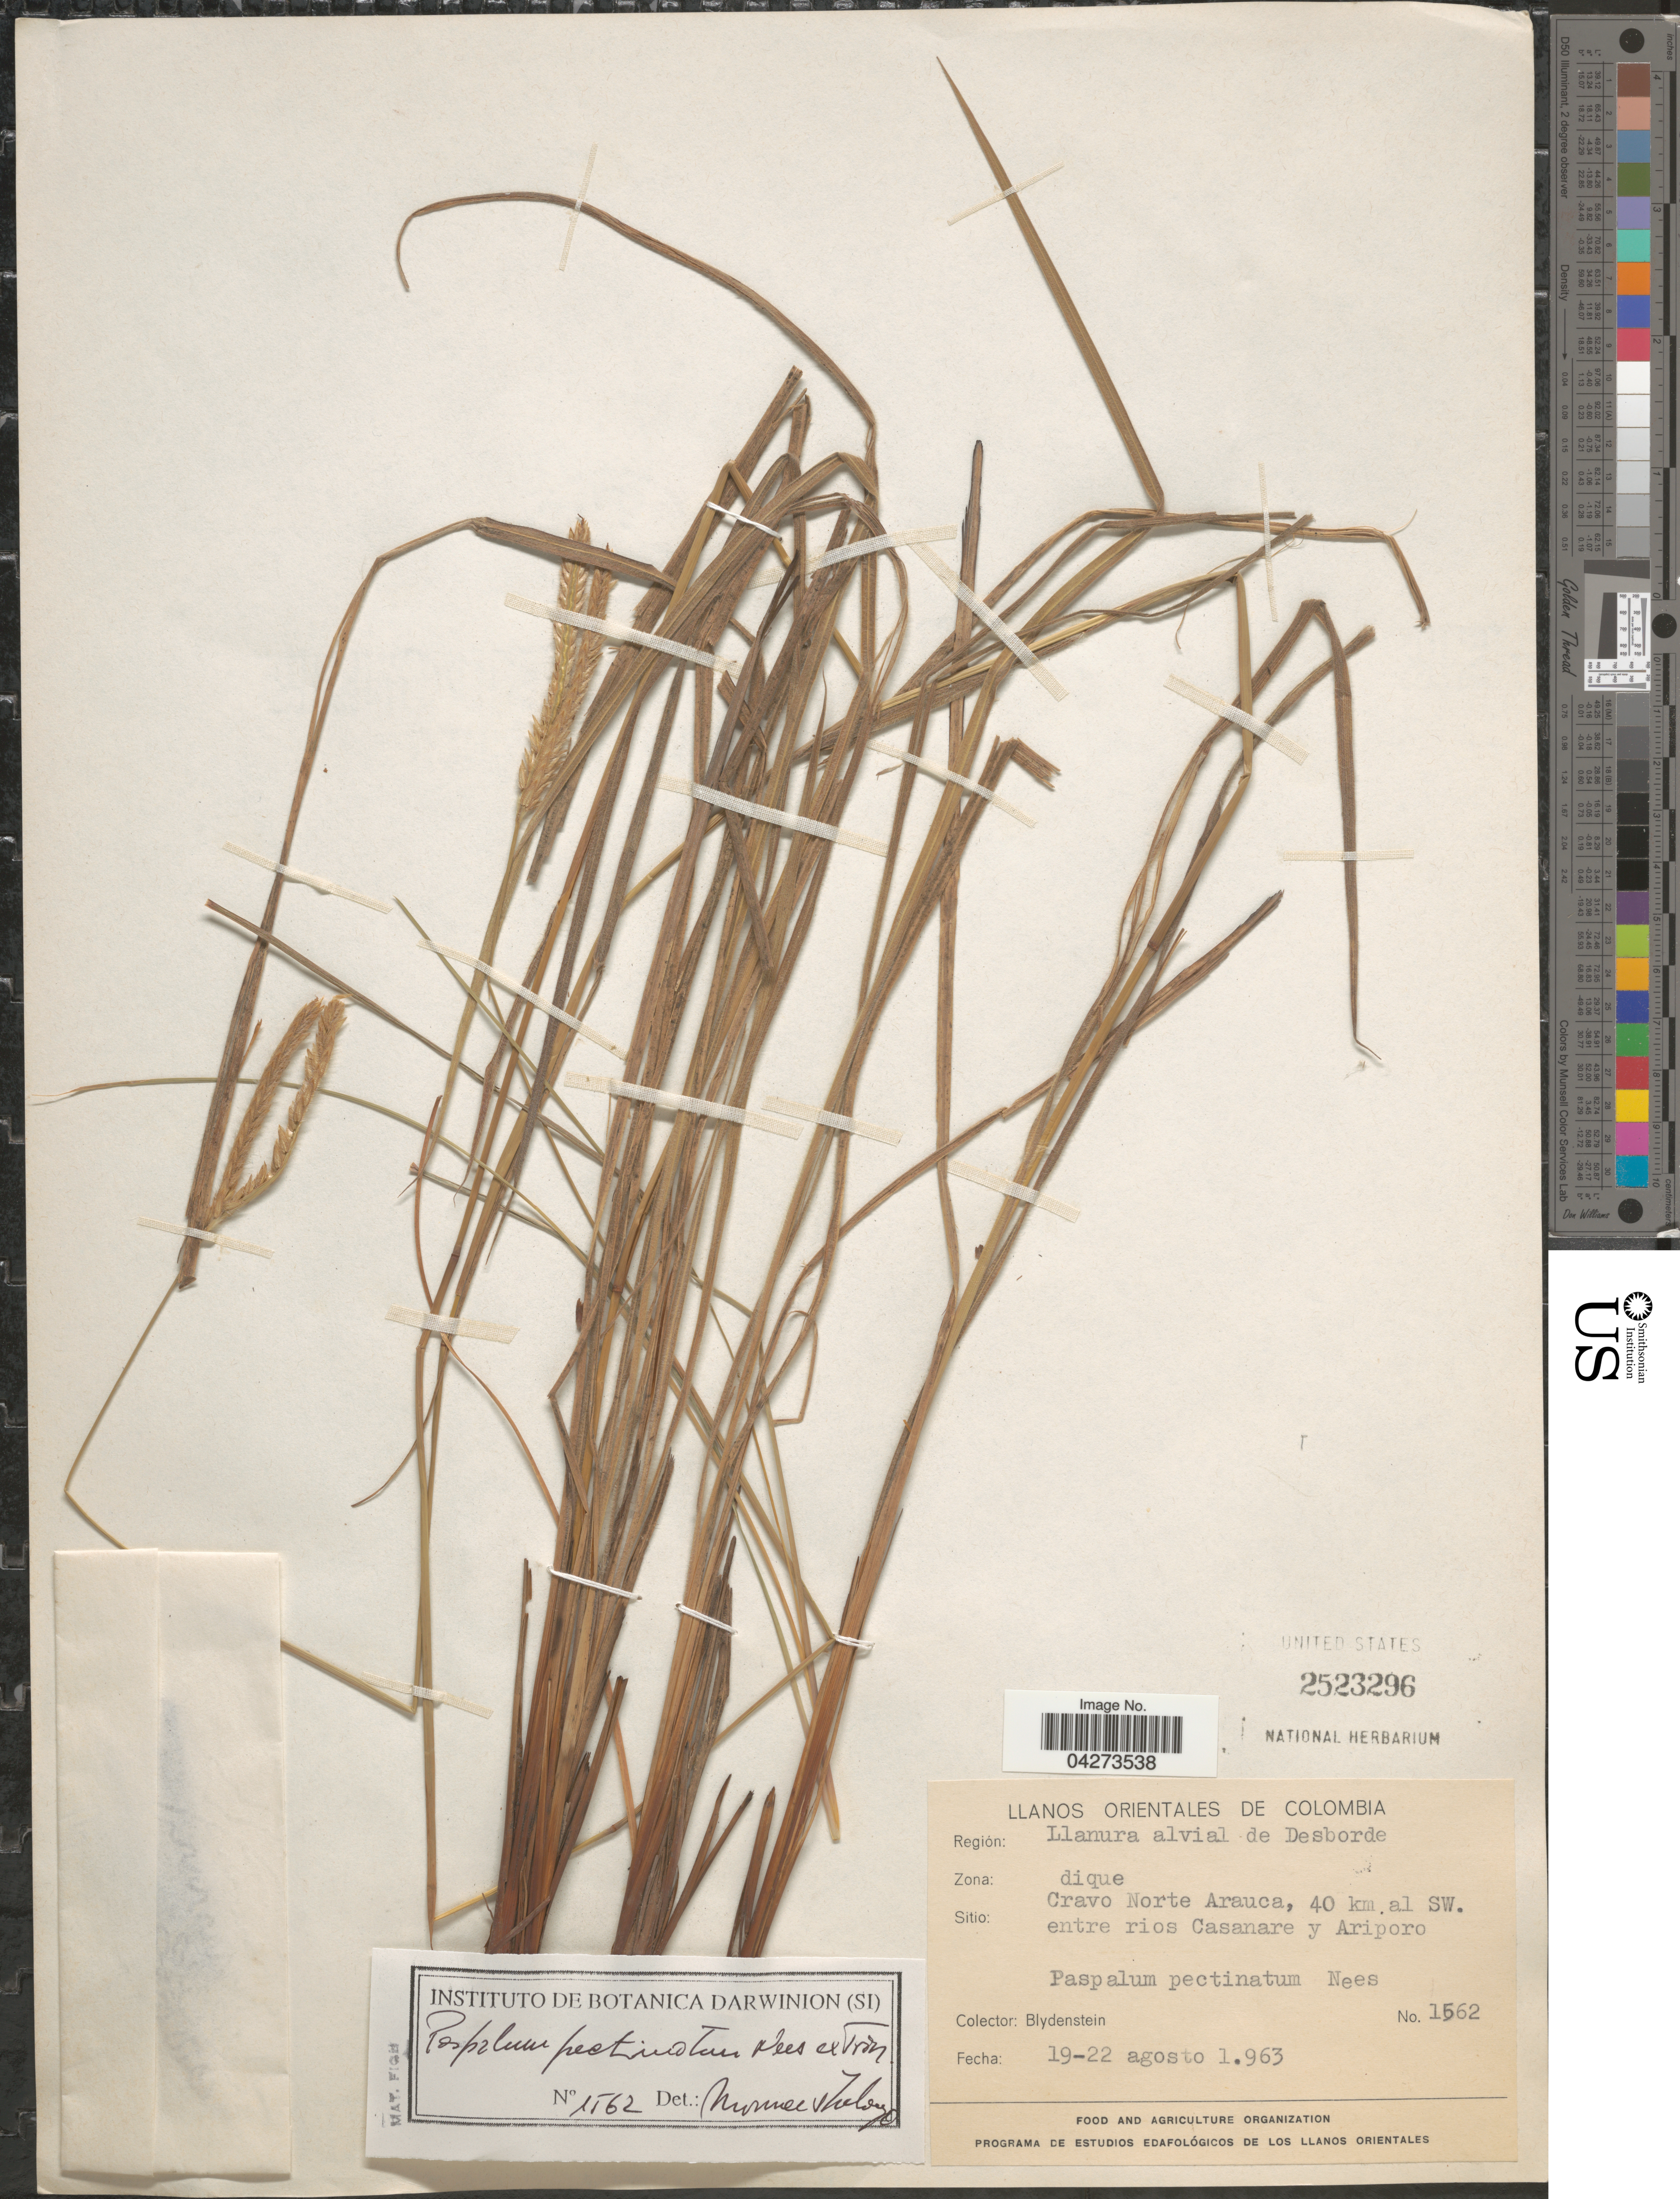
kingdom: Plantae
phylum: Tracheophyta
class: Liliopsida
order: Poales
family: Poaceae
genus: Paspalum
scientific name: Paspalum pectinatum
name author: Nees ex Trin.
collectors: Blydenstein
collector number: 1562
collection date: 1963-08-19/1963-08-22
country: Colombia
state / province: Arauca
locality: Llanos orientales de Colombia. Región: Llanura alvial de Desborde. Zona: dique. Cravo Norte Arauca, 40 km al SW. entre rios Casanare y Ariporo.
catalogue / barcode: US 2523296